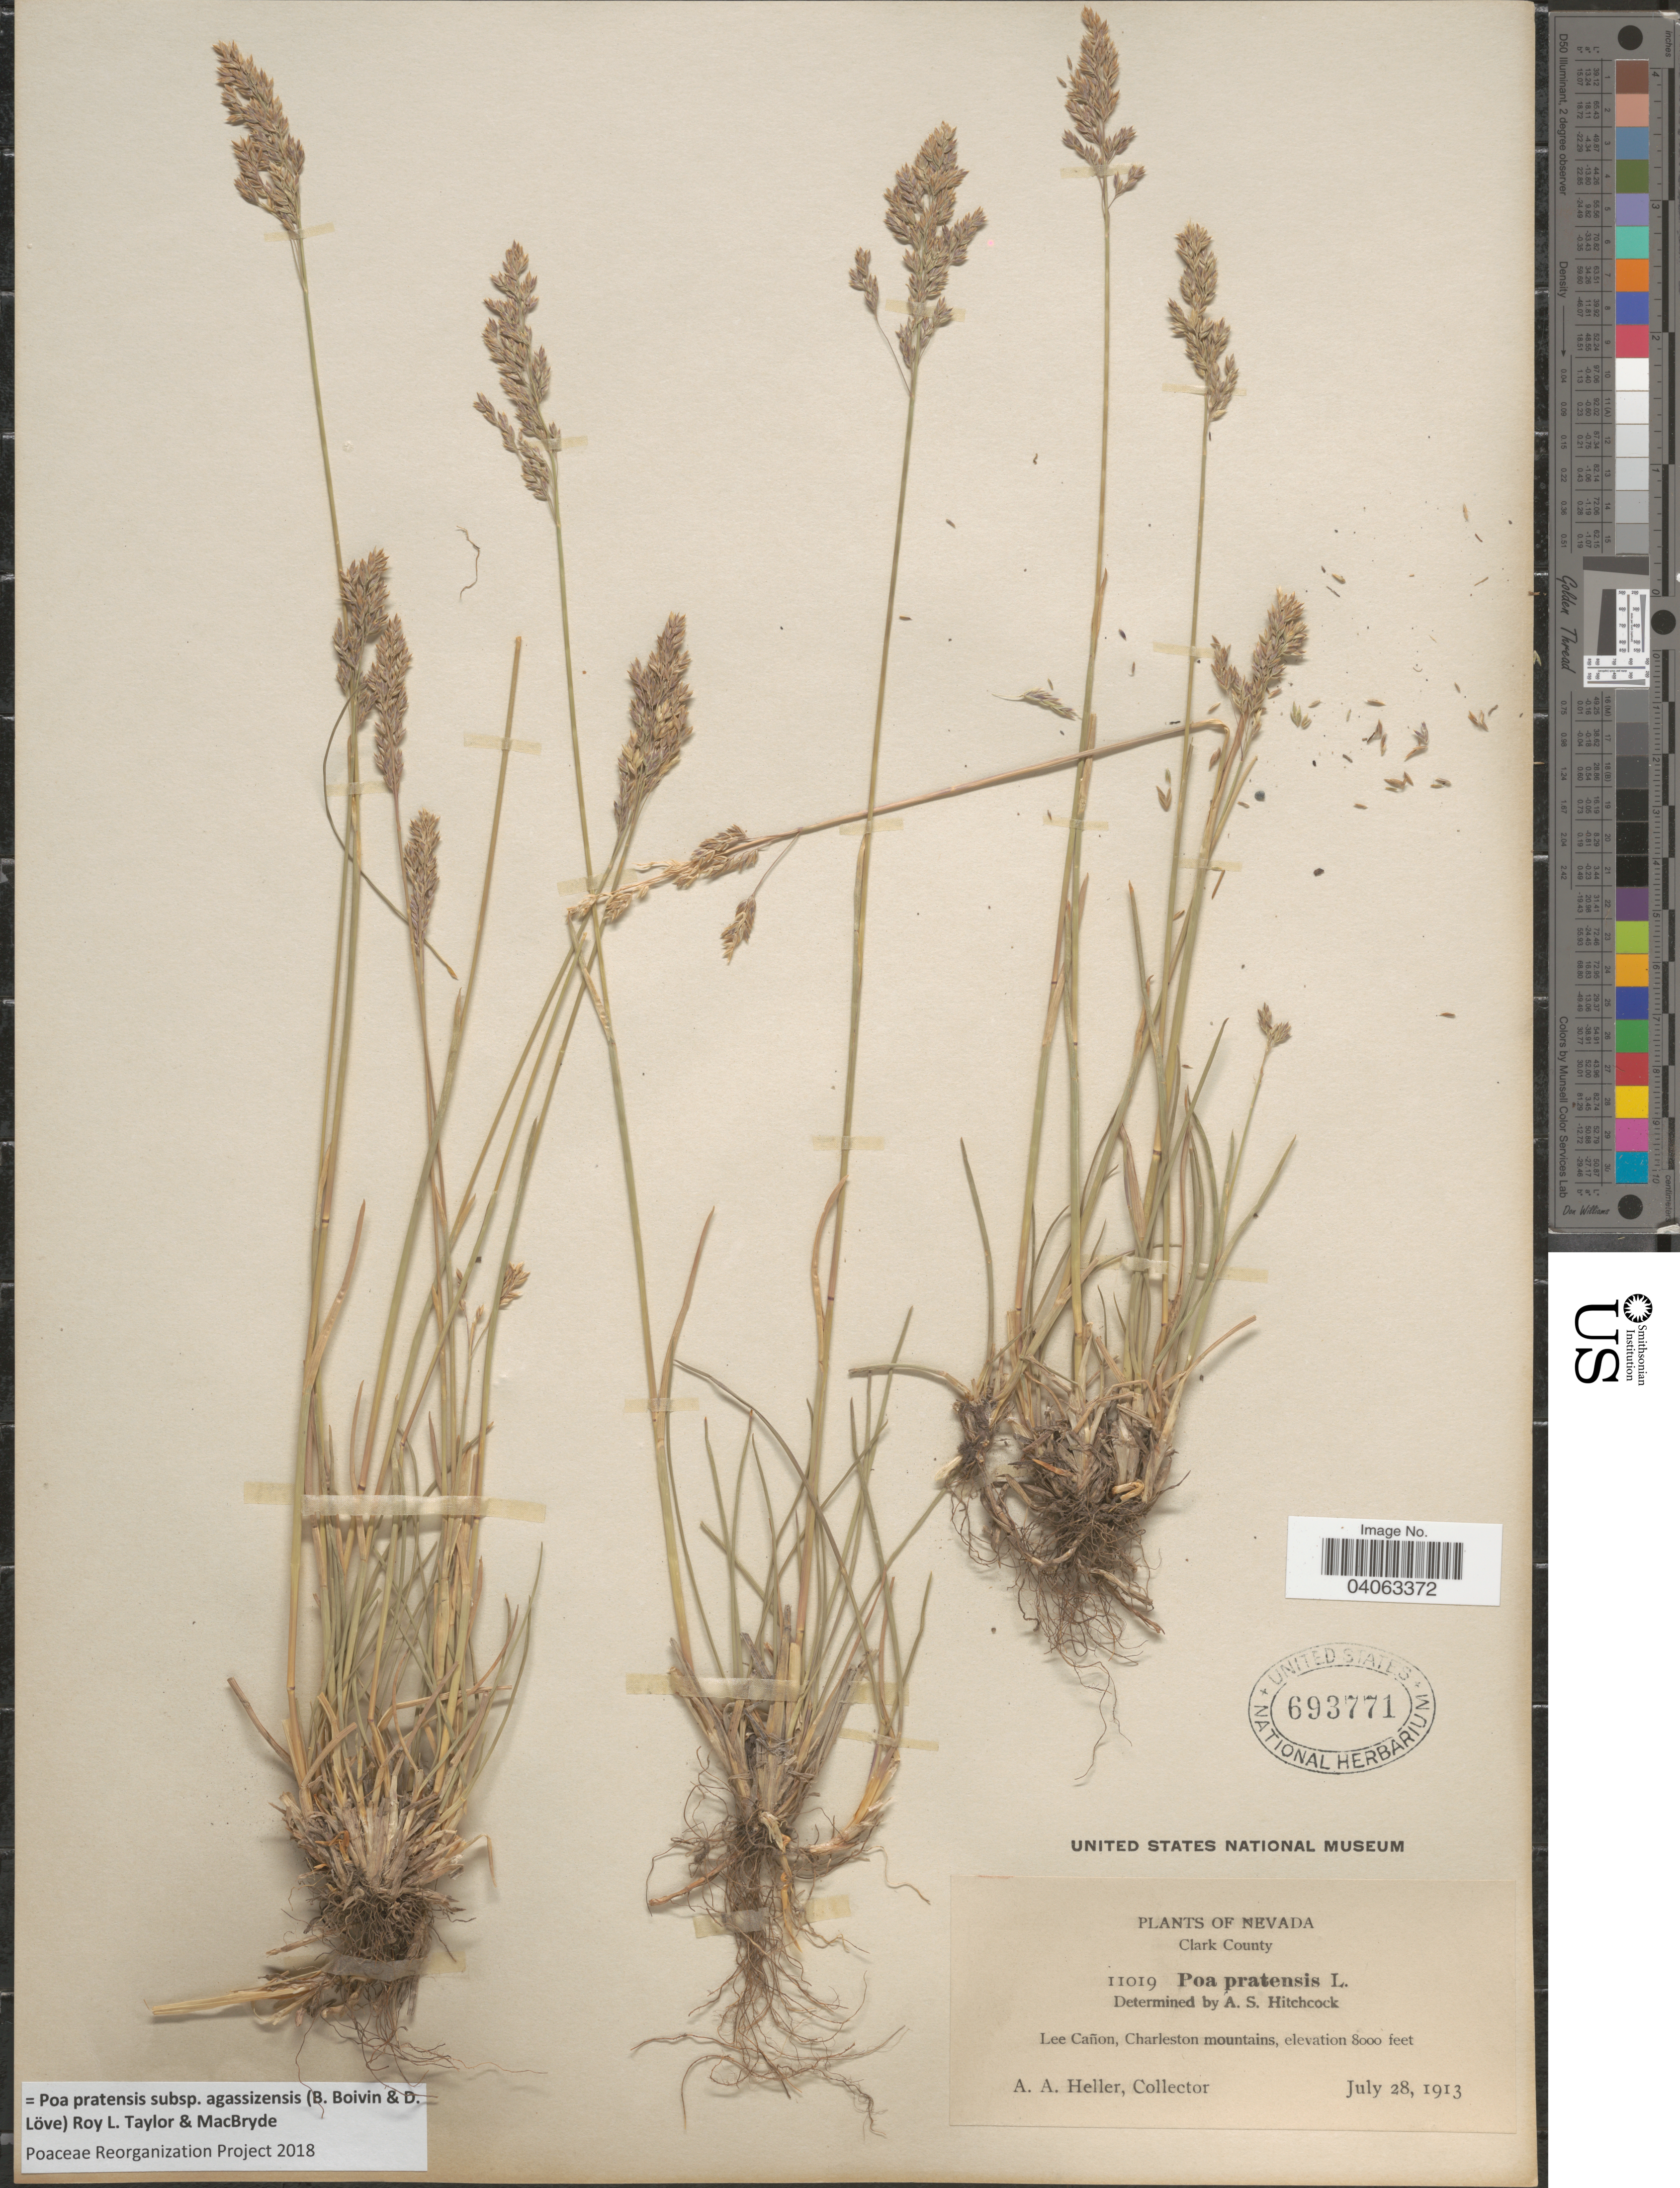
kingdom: Plantae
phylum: Tracheophyta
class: Liliopsida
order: Poales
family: Poaceae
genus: Poa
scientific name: Poa pratensis subsp. agassizensis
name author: (B. Boivin & D. Löve) Roy L. Taylor & MacBryde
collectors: A. A. Heller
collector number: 11019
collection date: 1913-07-28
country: United States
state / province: Nevada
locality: Clark County. Lee Cañon, Charleston mountains.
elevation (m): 2438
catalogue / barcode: US 693771